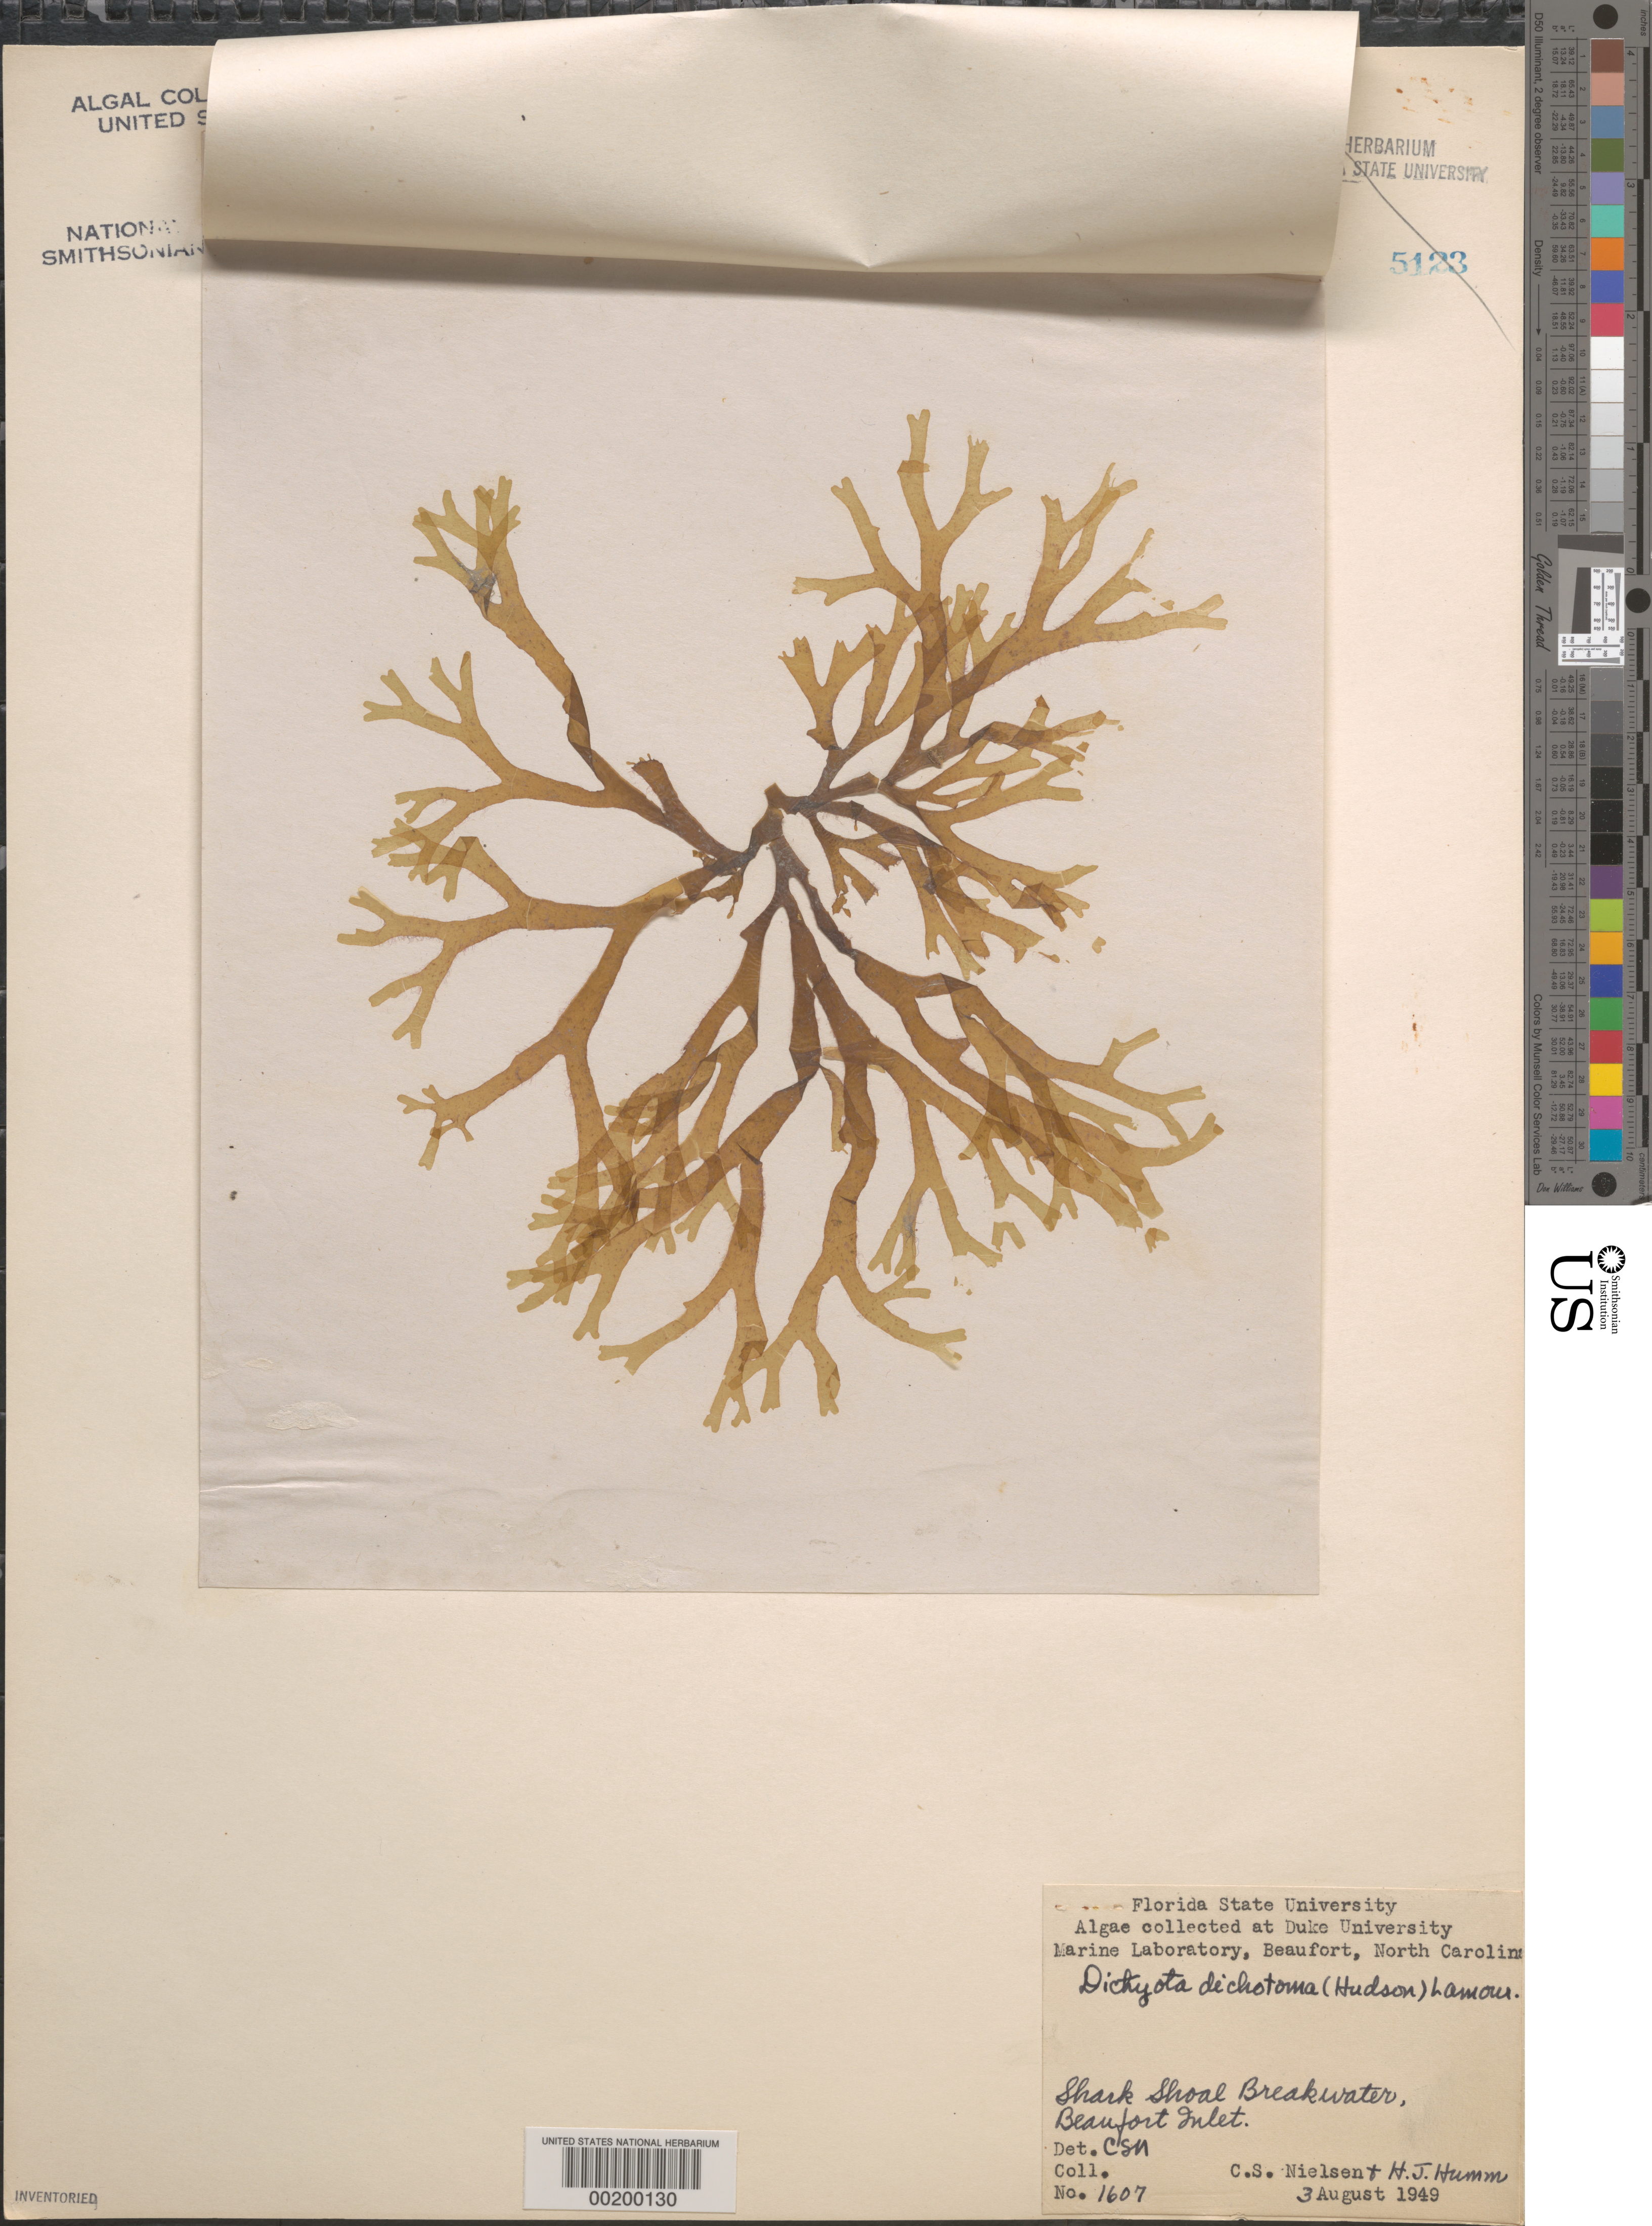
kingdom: Chromista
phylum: Ochrophyta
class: Phaeophyceae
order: Dictyotales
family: Dictyotaceae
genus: Dictyota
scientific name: Dictyota dichotoma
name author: (Huds.) J.V.Lamouroux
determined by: Nielsen, C. S.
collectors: C. S. Nielsen & H. J. Humm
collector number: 1607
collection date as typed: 03 Aug 1949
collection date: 1949-08-03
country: United States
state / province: North Carolina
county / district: Carteret County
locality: Beaufort Inlet, Shark Shoal Breakwater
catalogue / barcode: US 20843